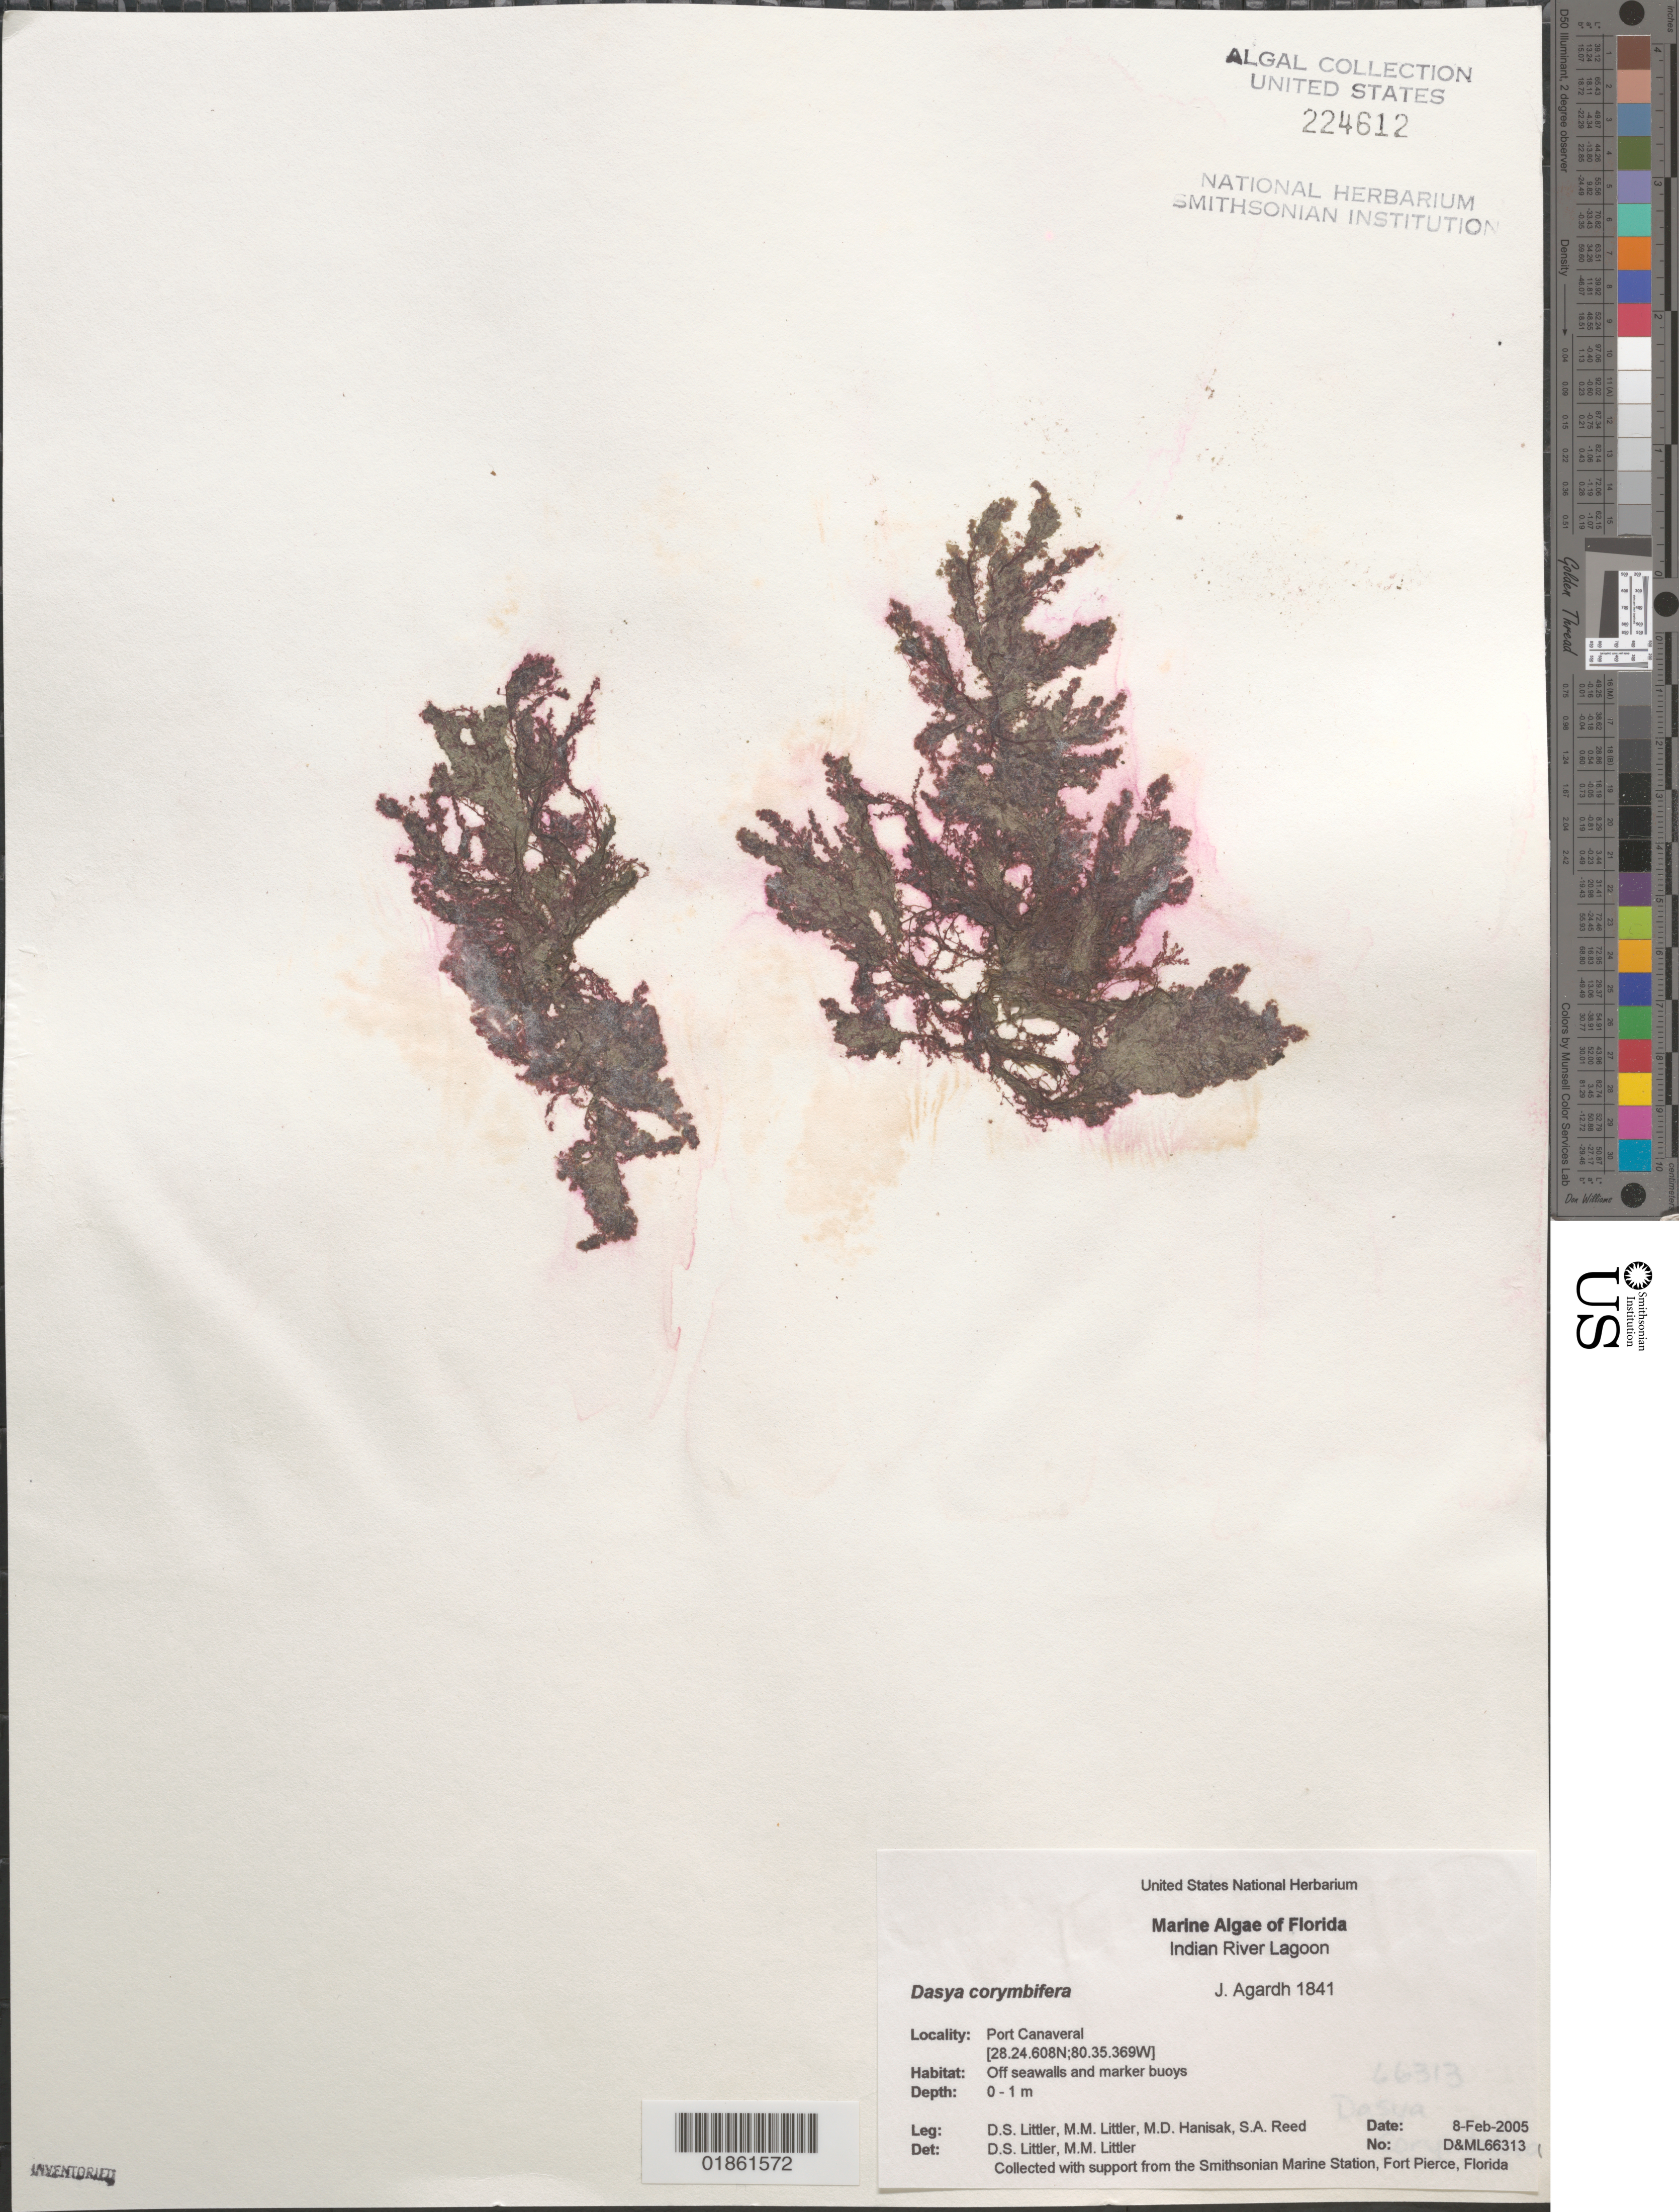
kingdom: Plantae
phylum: Rhodophyta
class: Florideophyceae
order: Ceramiales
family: Dasyaceae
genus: Dasya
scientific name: Dasya corymbifera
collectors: D. S. Littler, M. Hanisak & S. Reed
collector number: D&ML66313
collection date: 2005-02-08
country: United States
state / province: Florida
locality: Indian River Lagoon. Port Canaveral.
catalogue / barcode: US 224612